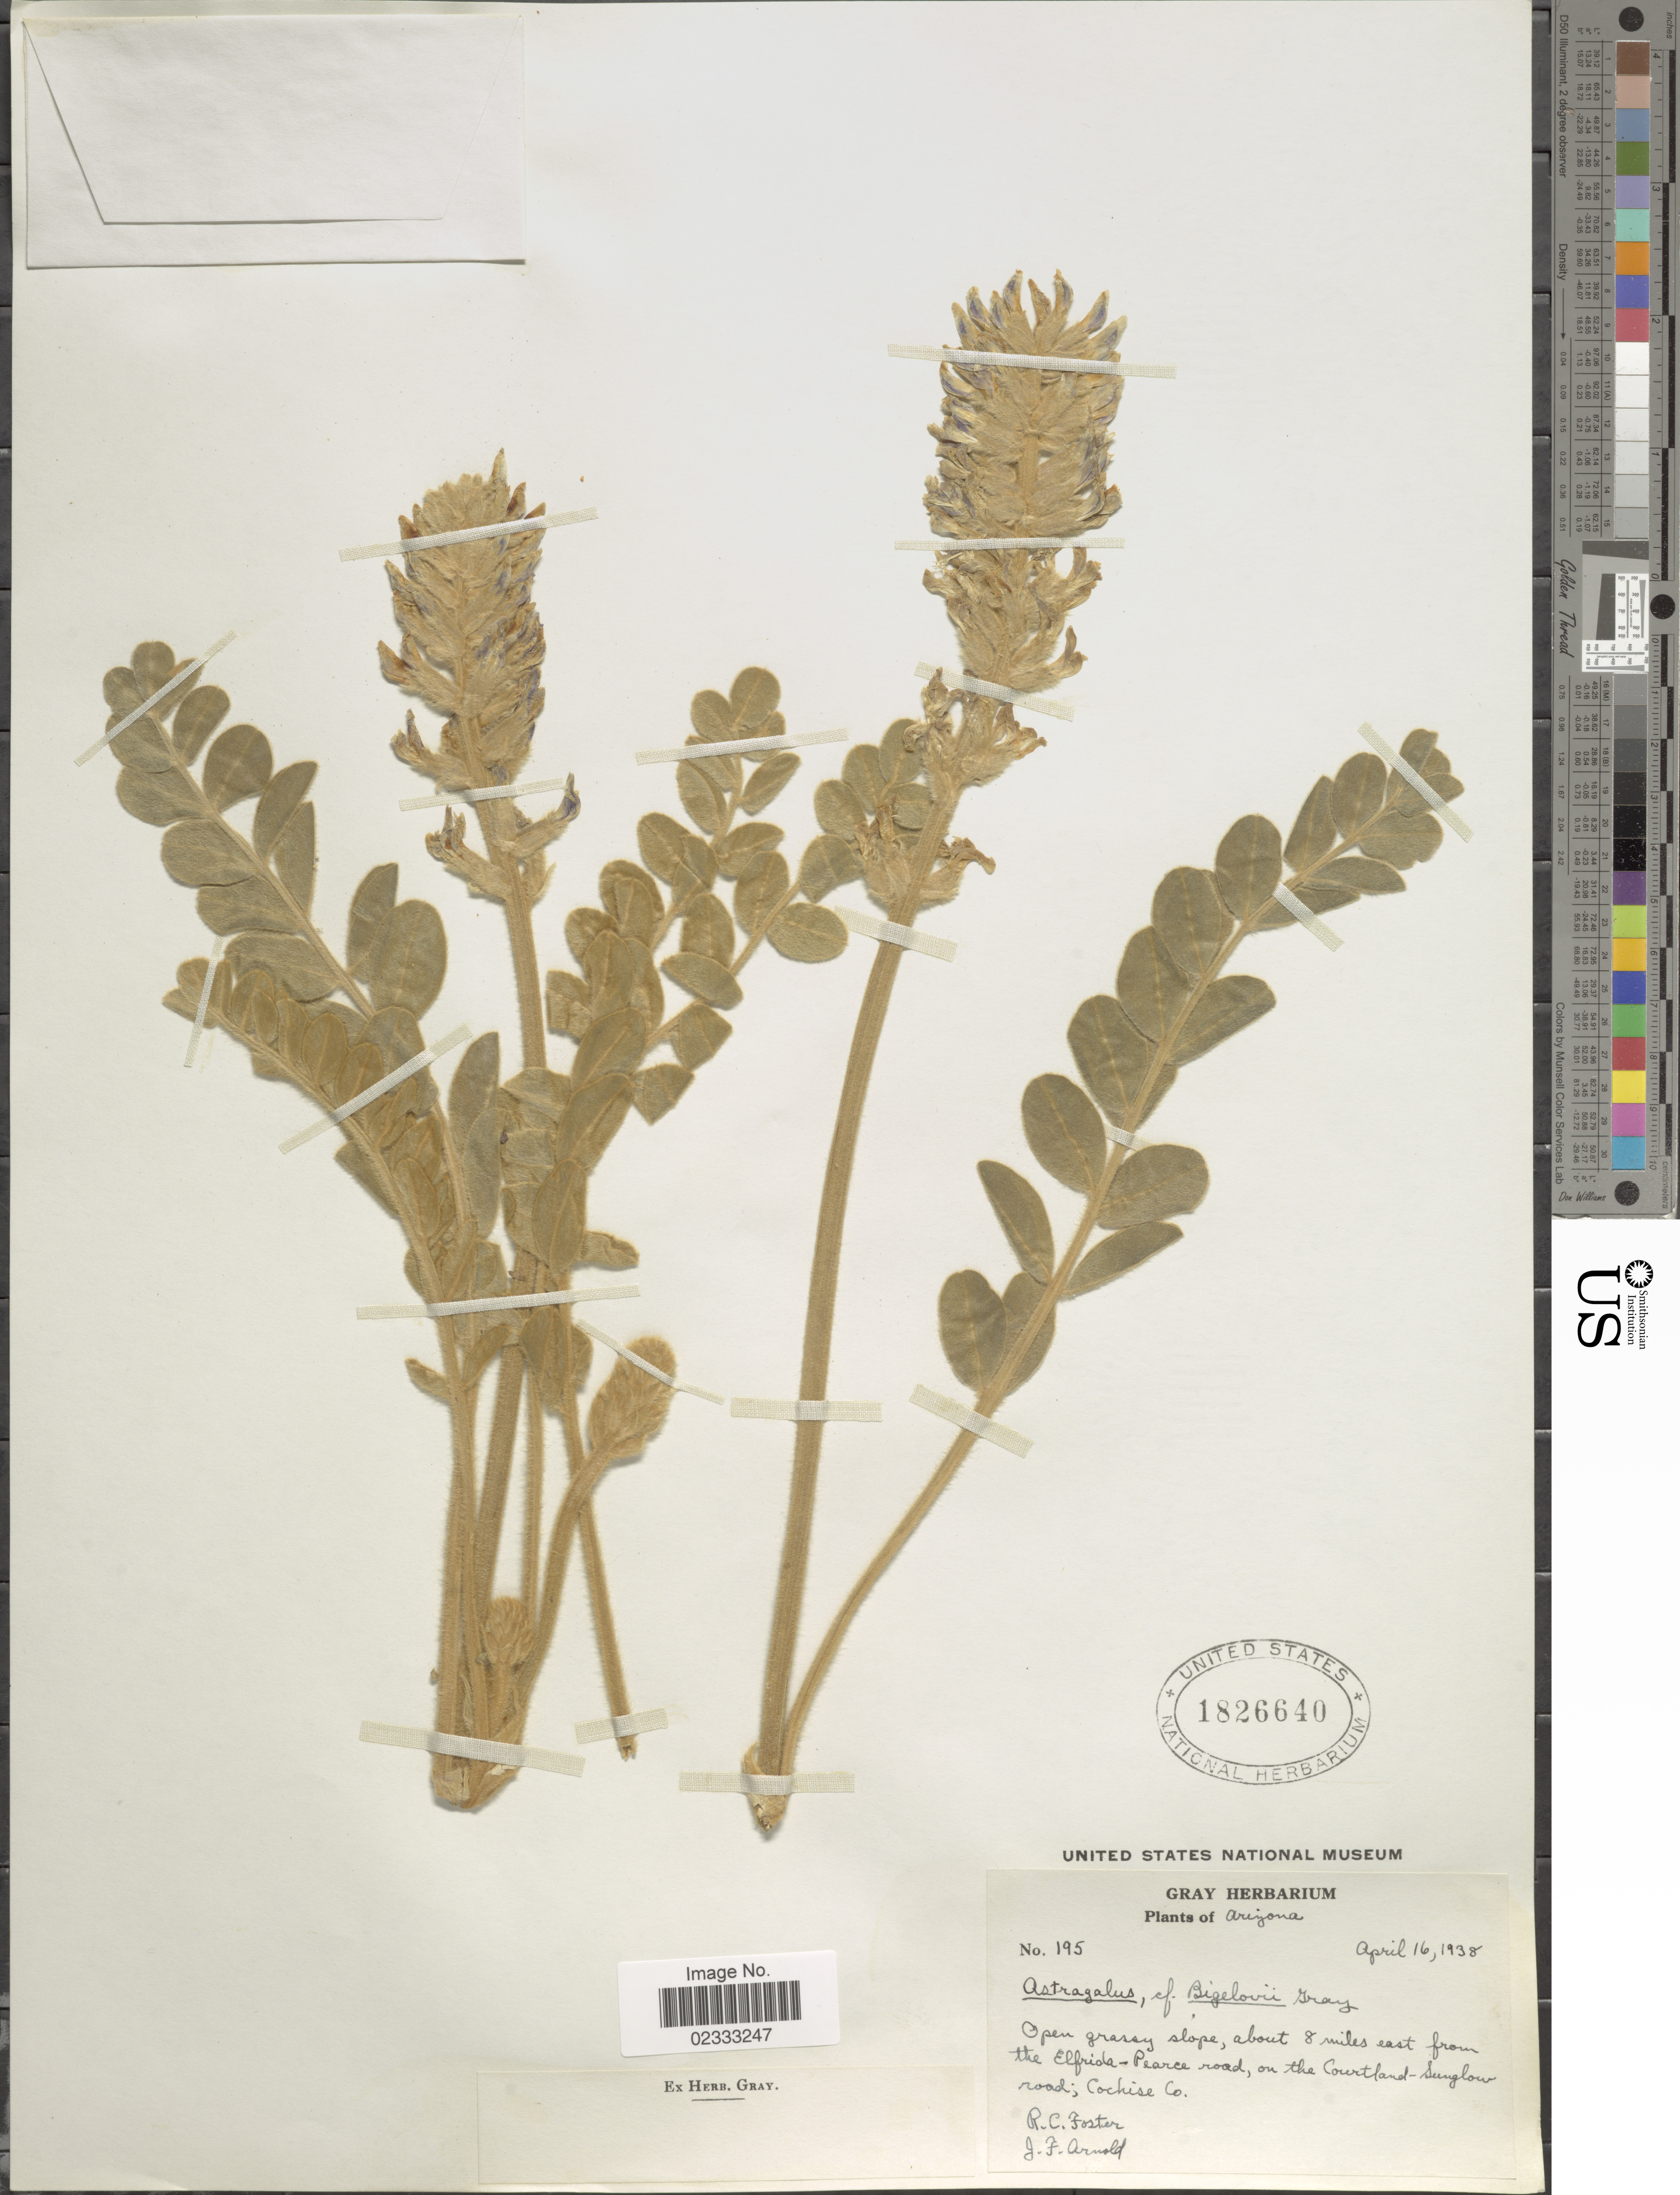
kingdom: Plantae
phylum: Tracheophyta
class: Magnoliopsida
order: Fabales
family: Fabaceae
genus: Astragalus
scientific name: Astragalus mollissimus var. bigelovii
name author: (A. Gray) Barneby ex B.L. Turner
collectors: R. C. Foster & J. F. Arnold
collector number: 195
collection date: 1938-04-16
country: United States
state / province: Arizona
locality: Arizona, Open grassy slope, about 8 miles east from the Elfrida-Pearce road, on the Courtland-Sunglow road; Cochise Co.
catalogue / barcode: US 1826640